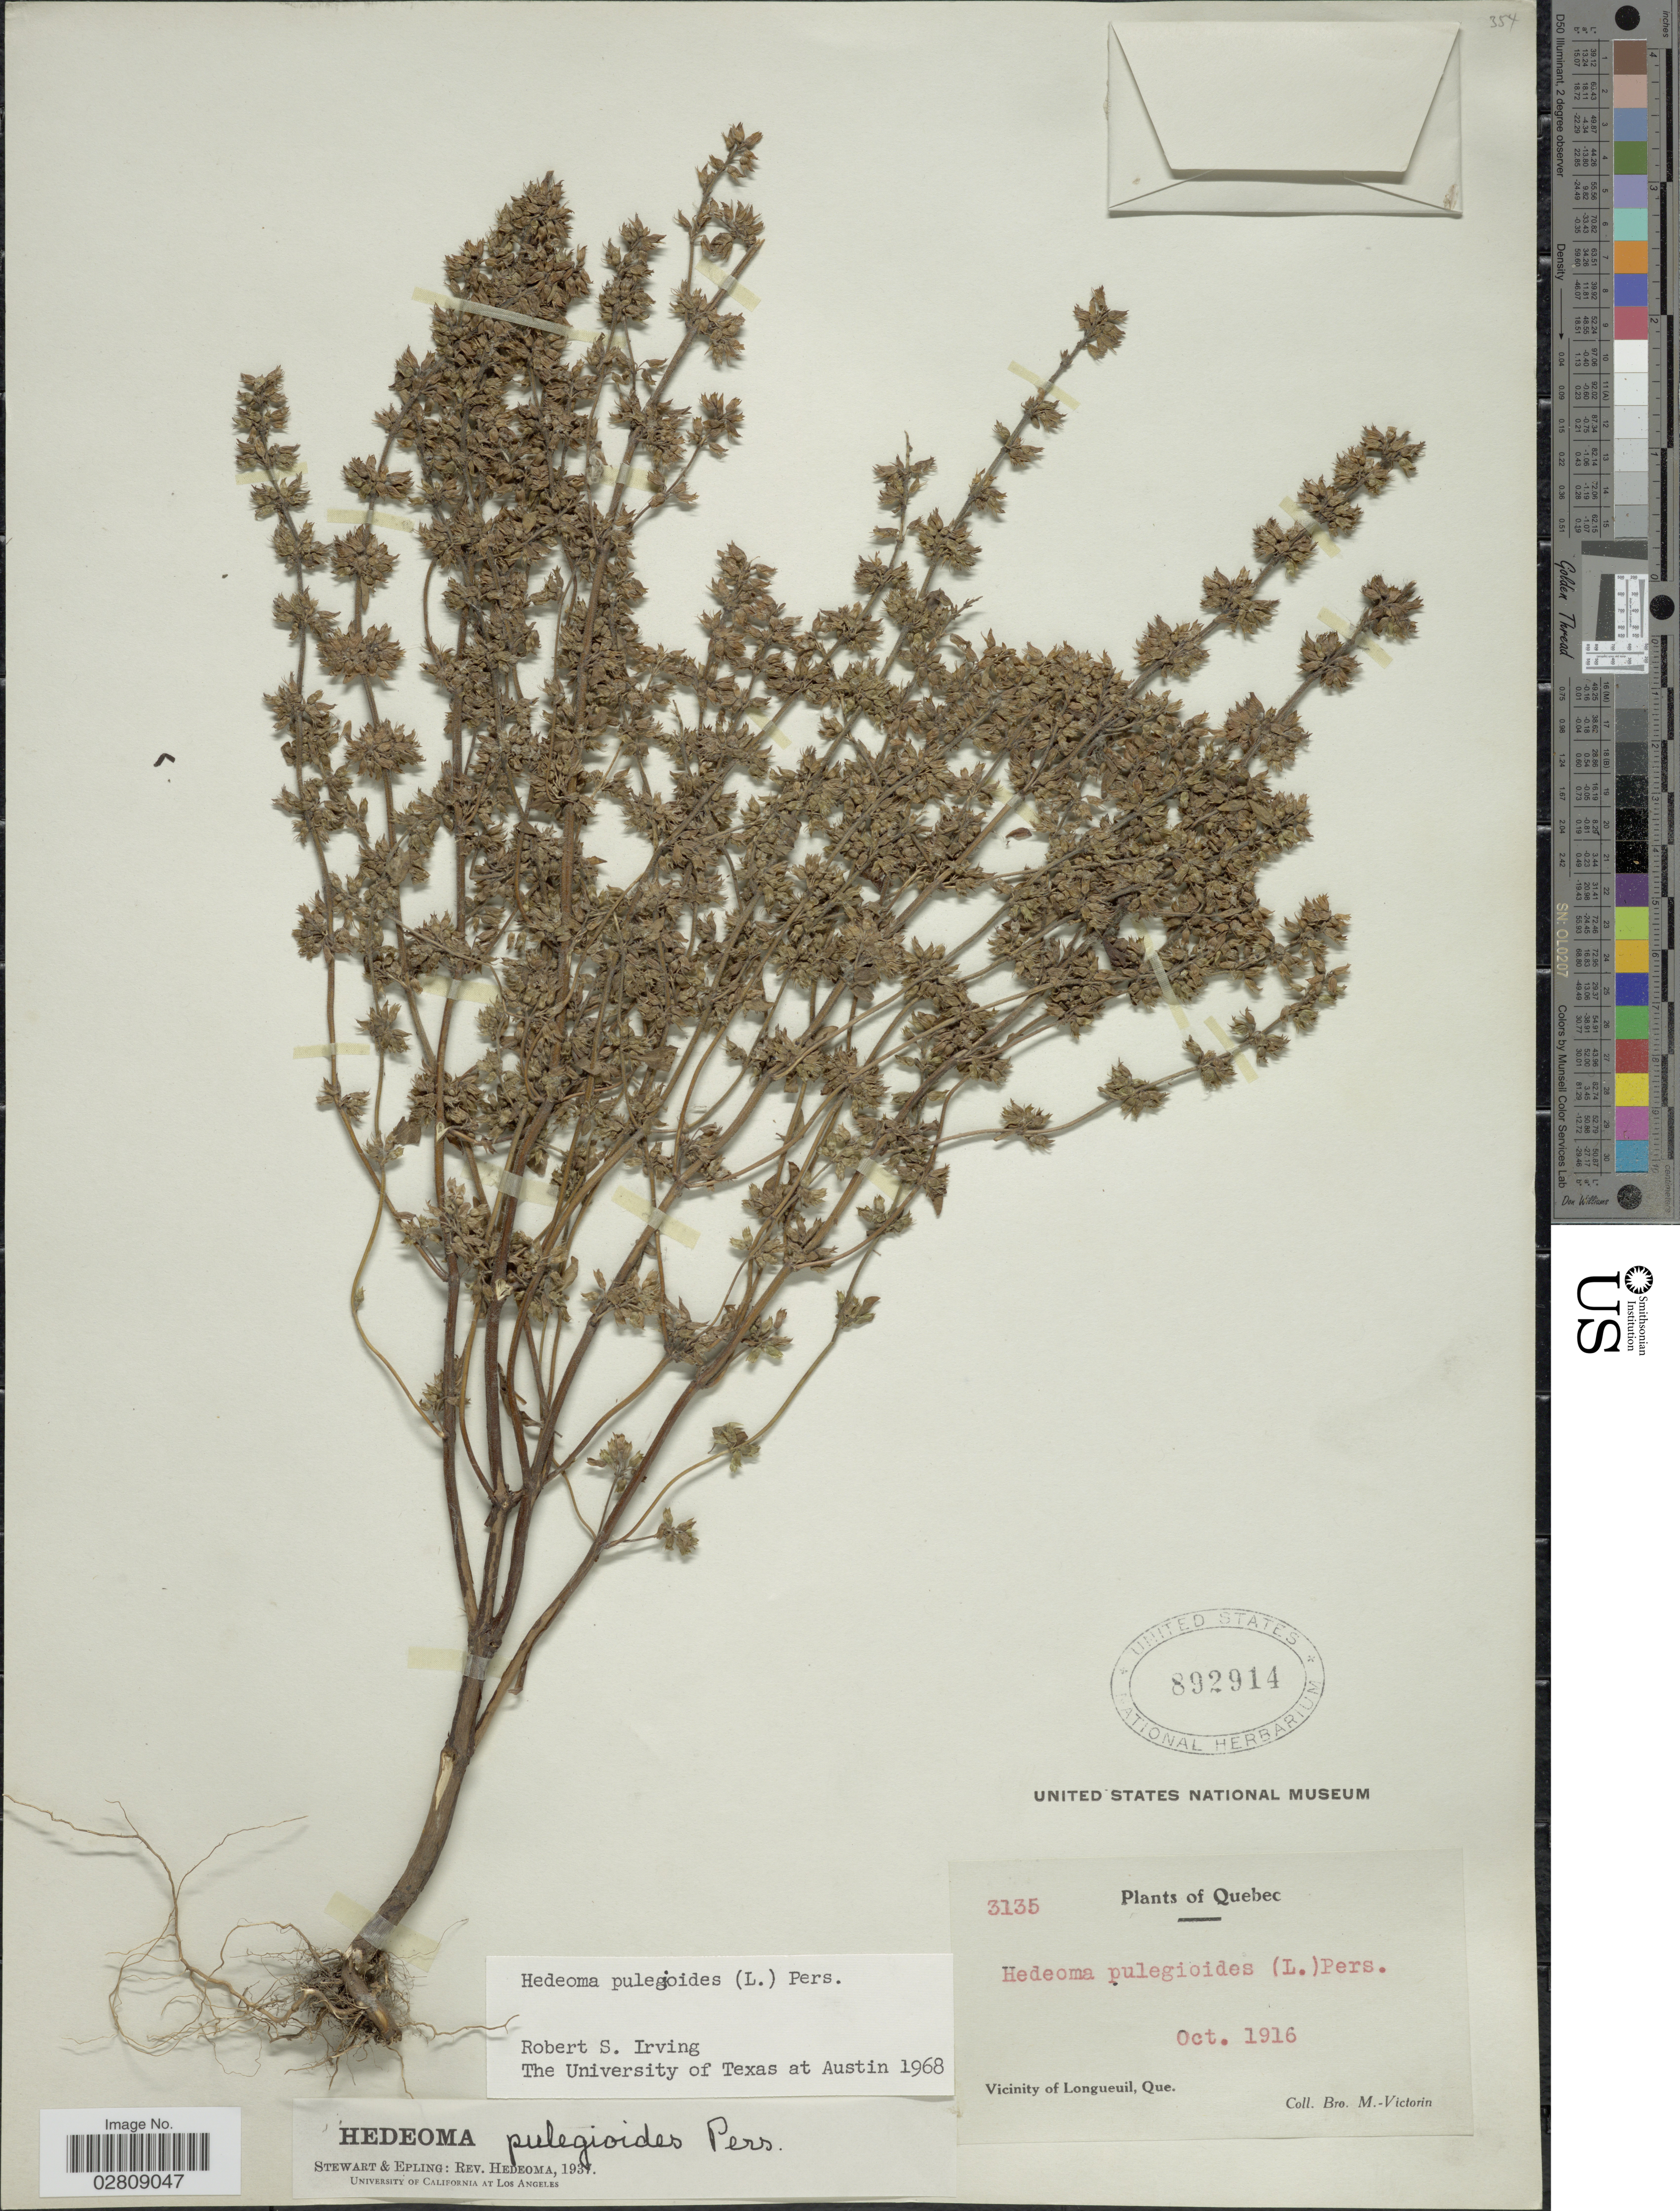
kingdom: Plantae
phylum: Tracheophyta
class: Magnoliopsida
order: Lamiales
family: Lamiaceae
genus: Hedeoma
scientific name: Hedeoma pulegioides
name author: (L.) Pers.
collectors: Fr. Marie-Victorin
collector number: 3135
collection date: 1916-10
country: Canada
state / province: Quebec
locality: Vicinity of Longueuil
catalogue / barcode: US 892914